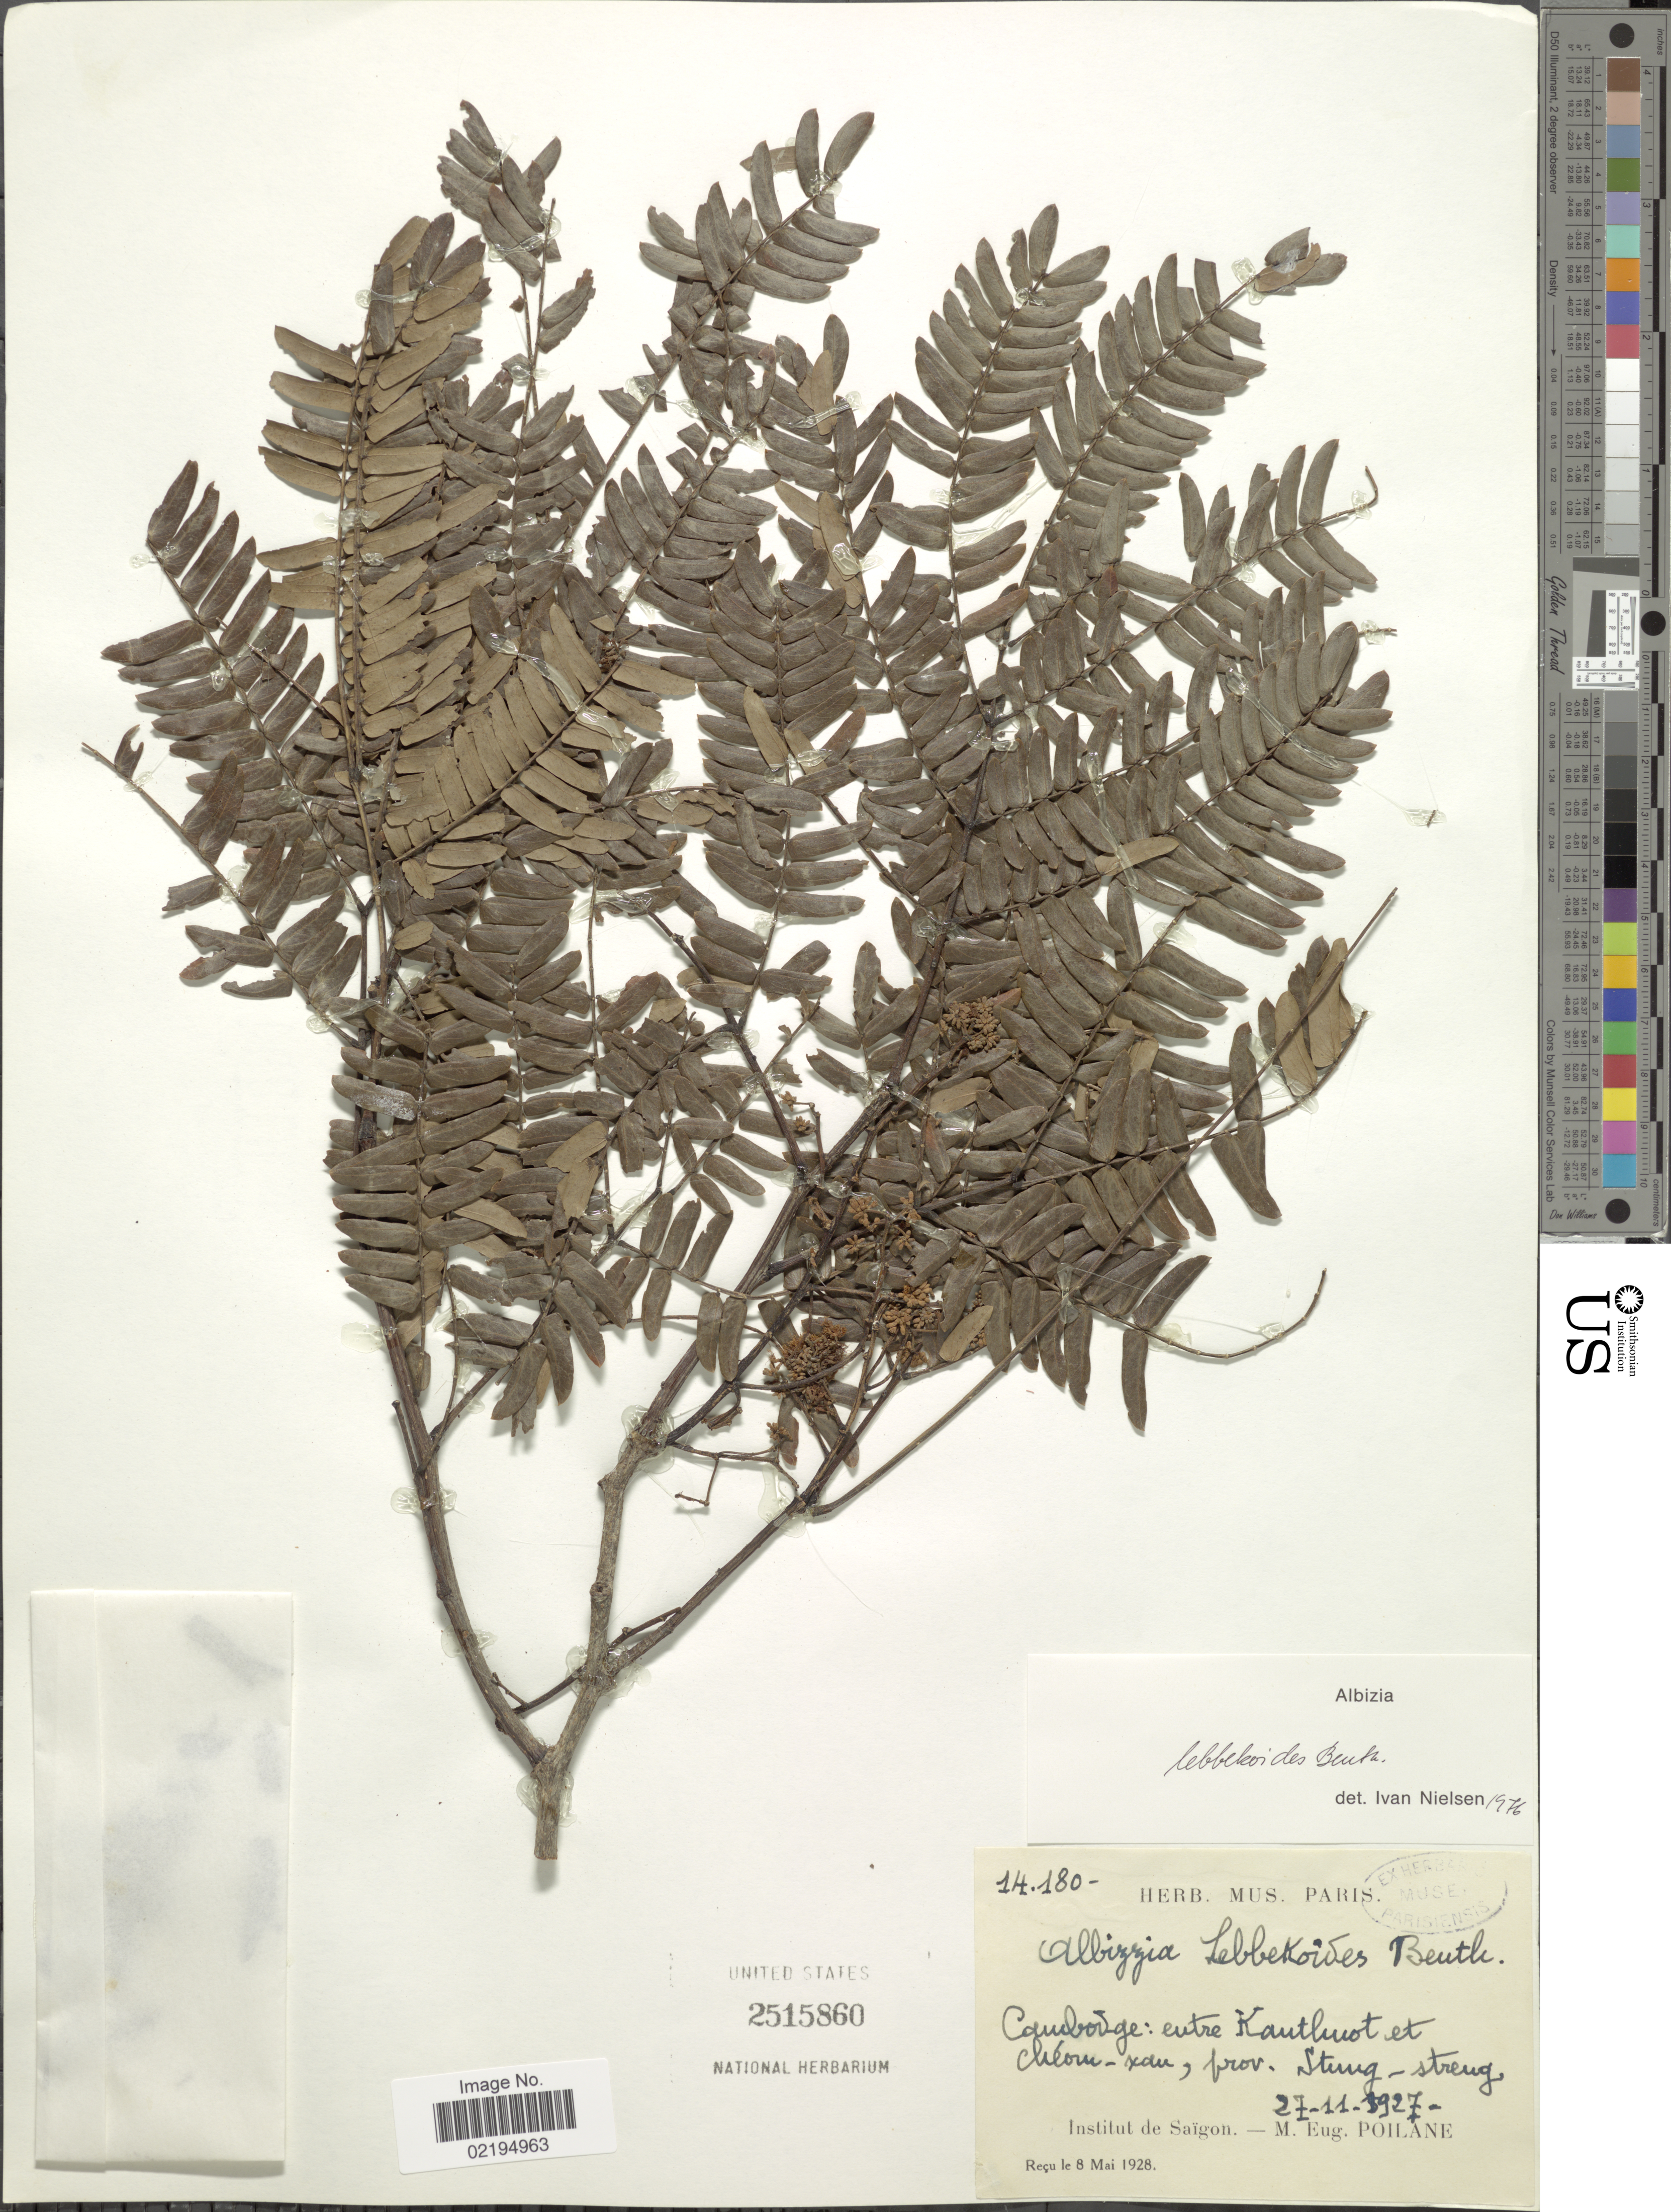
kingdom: Plantae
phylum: Tracheophyta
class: Magnoliopsida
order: Fabales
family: Fabaceae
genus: Albizia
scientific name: Albizia lebbekoides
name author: (DC.) Benth.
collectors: M. Poilane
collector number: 14180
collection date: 1927-11-27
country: Cambodia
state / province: Stung Treng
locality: Cambodge: entre Kanthnot et Cheon-xdu, prov. Stung-streng. [interpreted]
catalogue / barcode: US 2515860